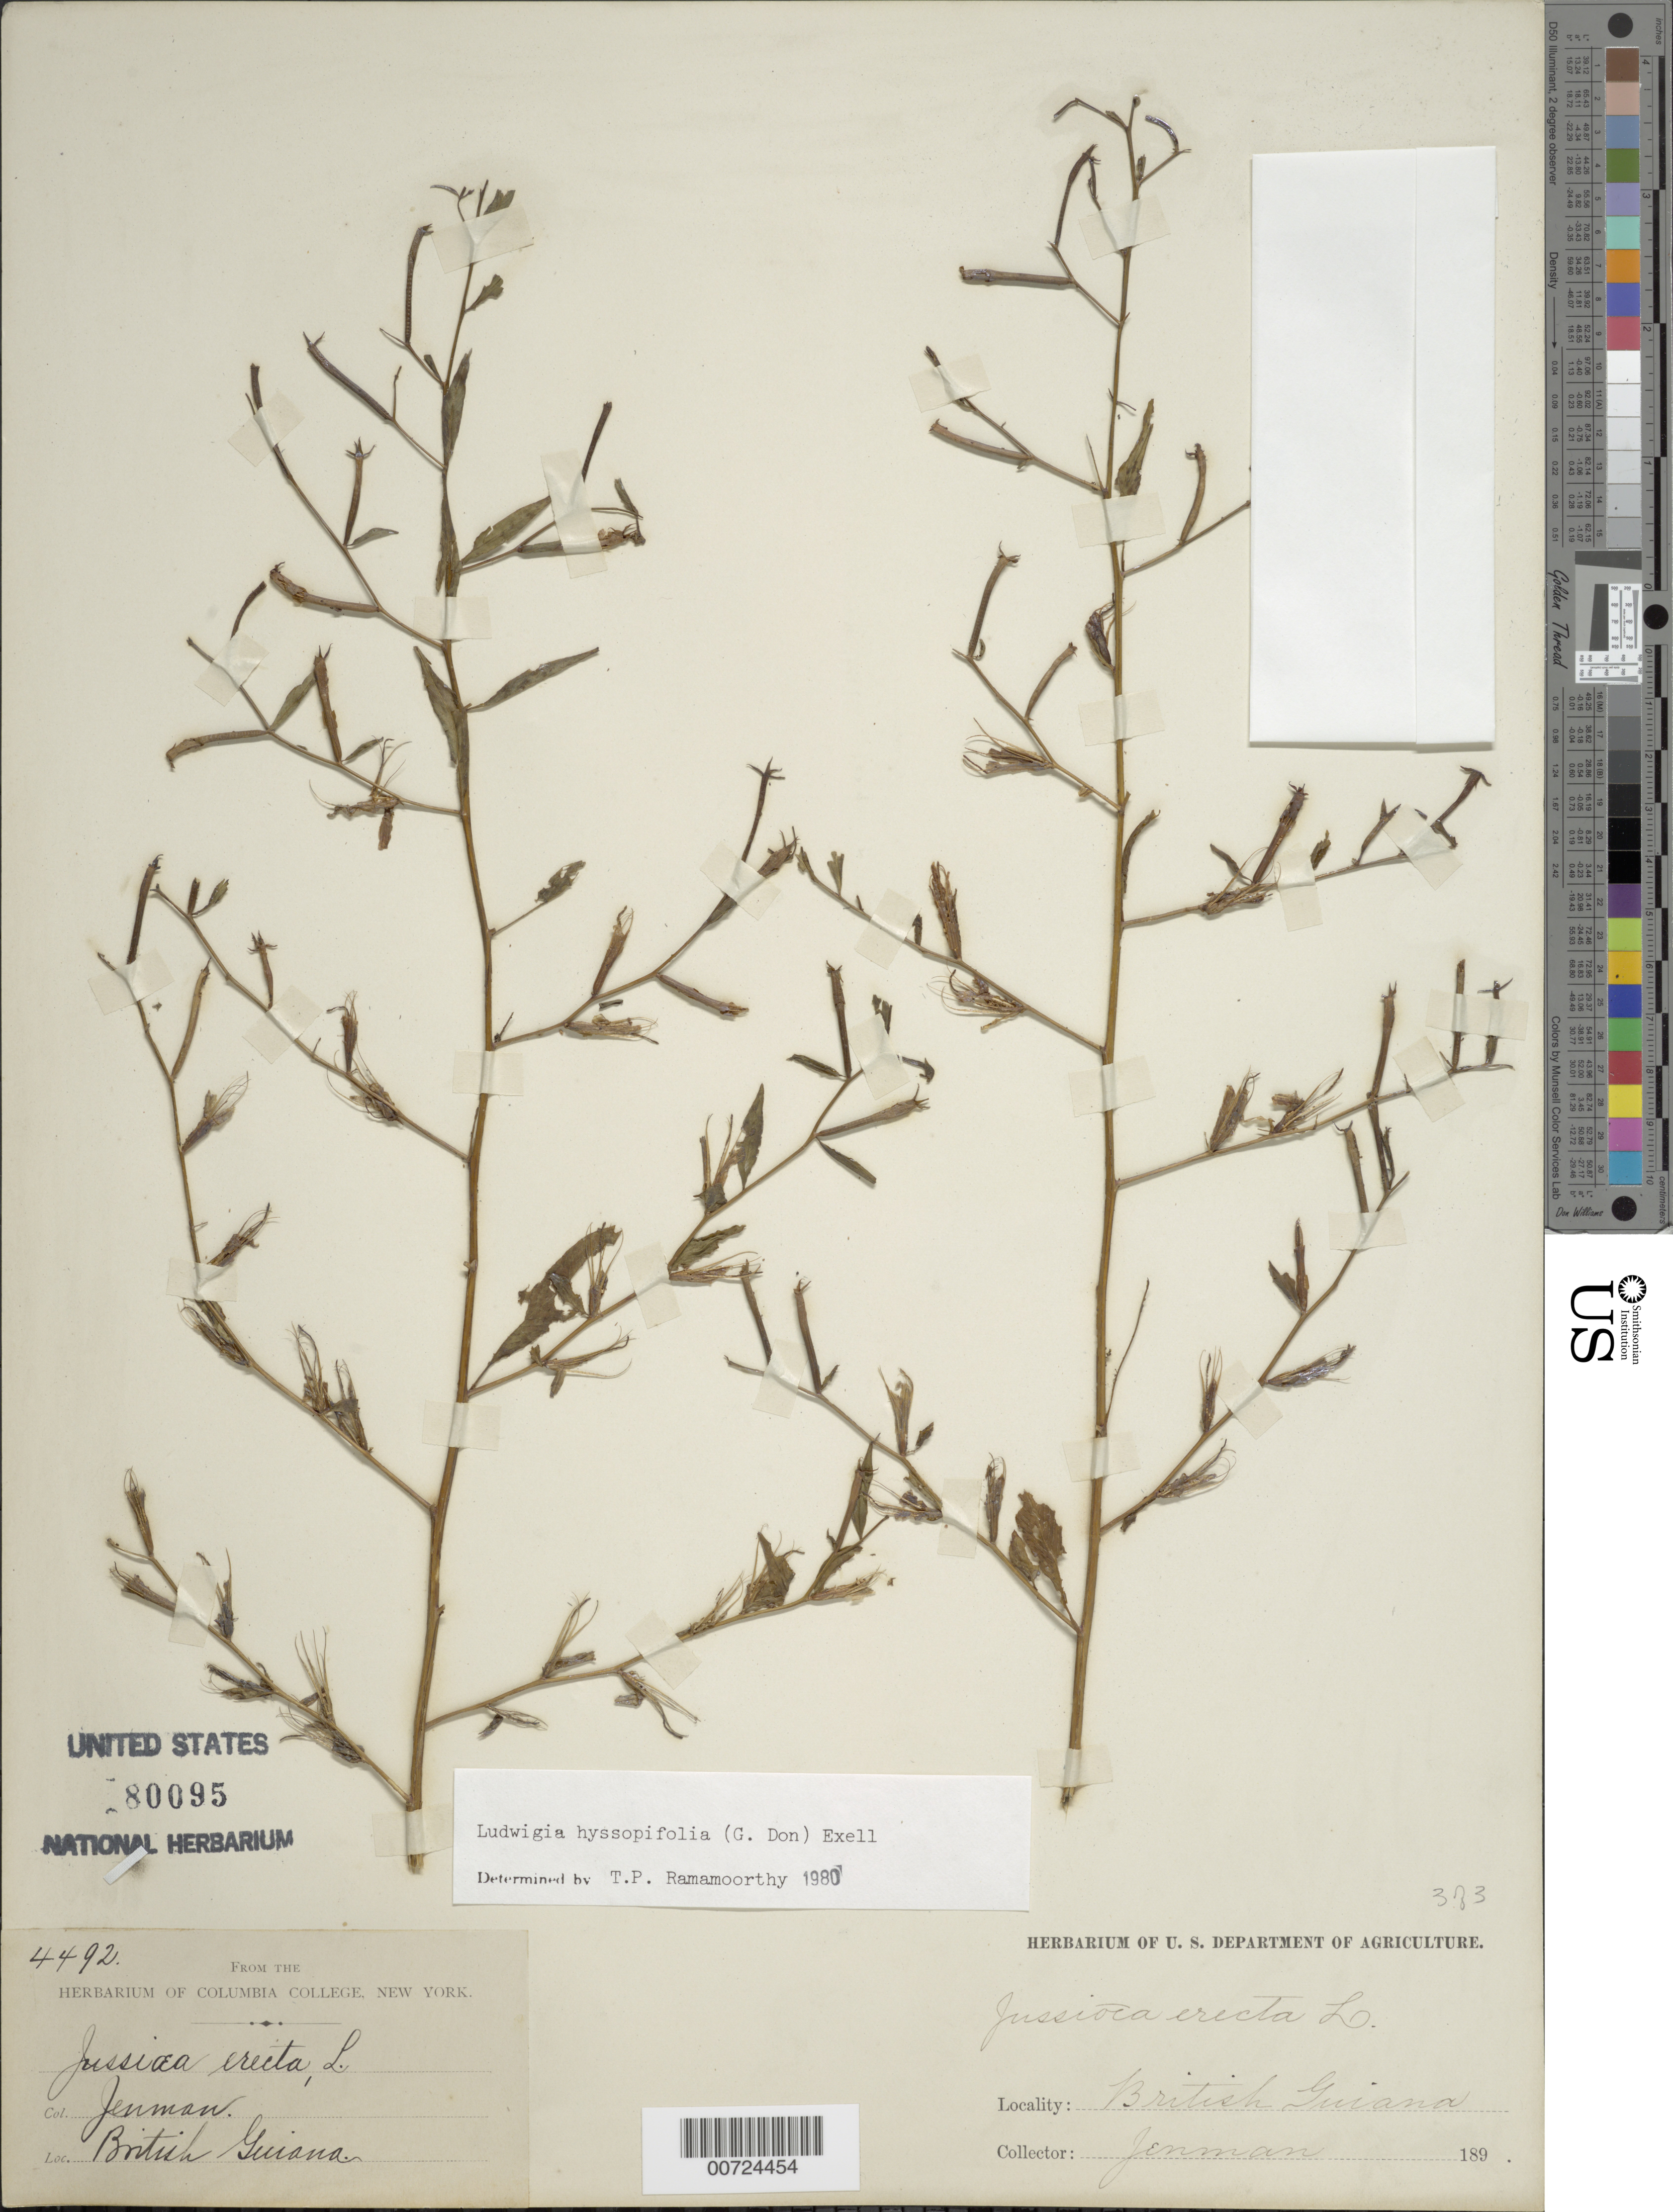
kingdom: Plantae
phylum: Tracheophyta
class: Magnoliopsida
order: Myrtales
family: Onagraceae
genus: Ludwigia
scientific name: Ludwigia hyssopifolia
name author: (G. Don) Exell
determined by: Ramamoorthy, T. P.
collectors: -. Jenman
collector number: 4492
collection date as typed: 189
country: Guyana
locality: British Guiana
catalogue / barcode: US 80095